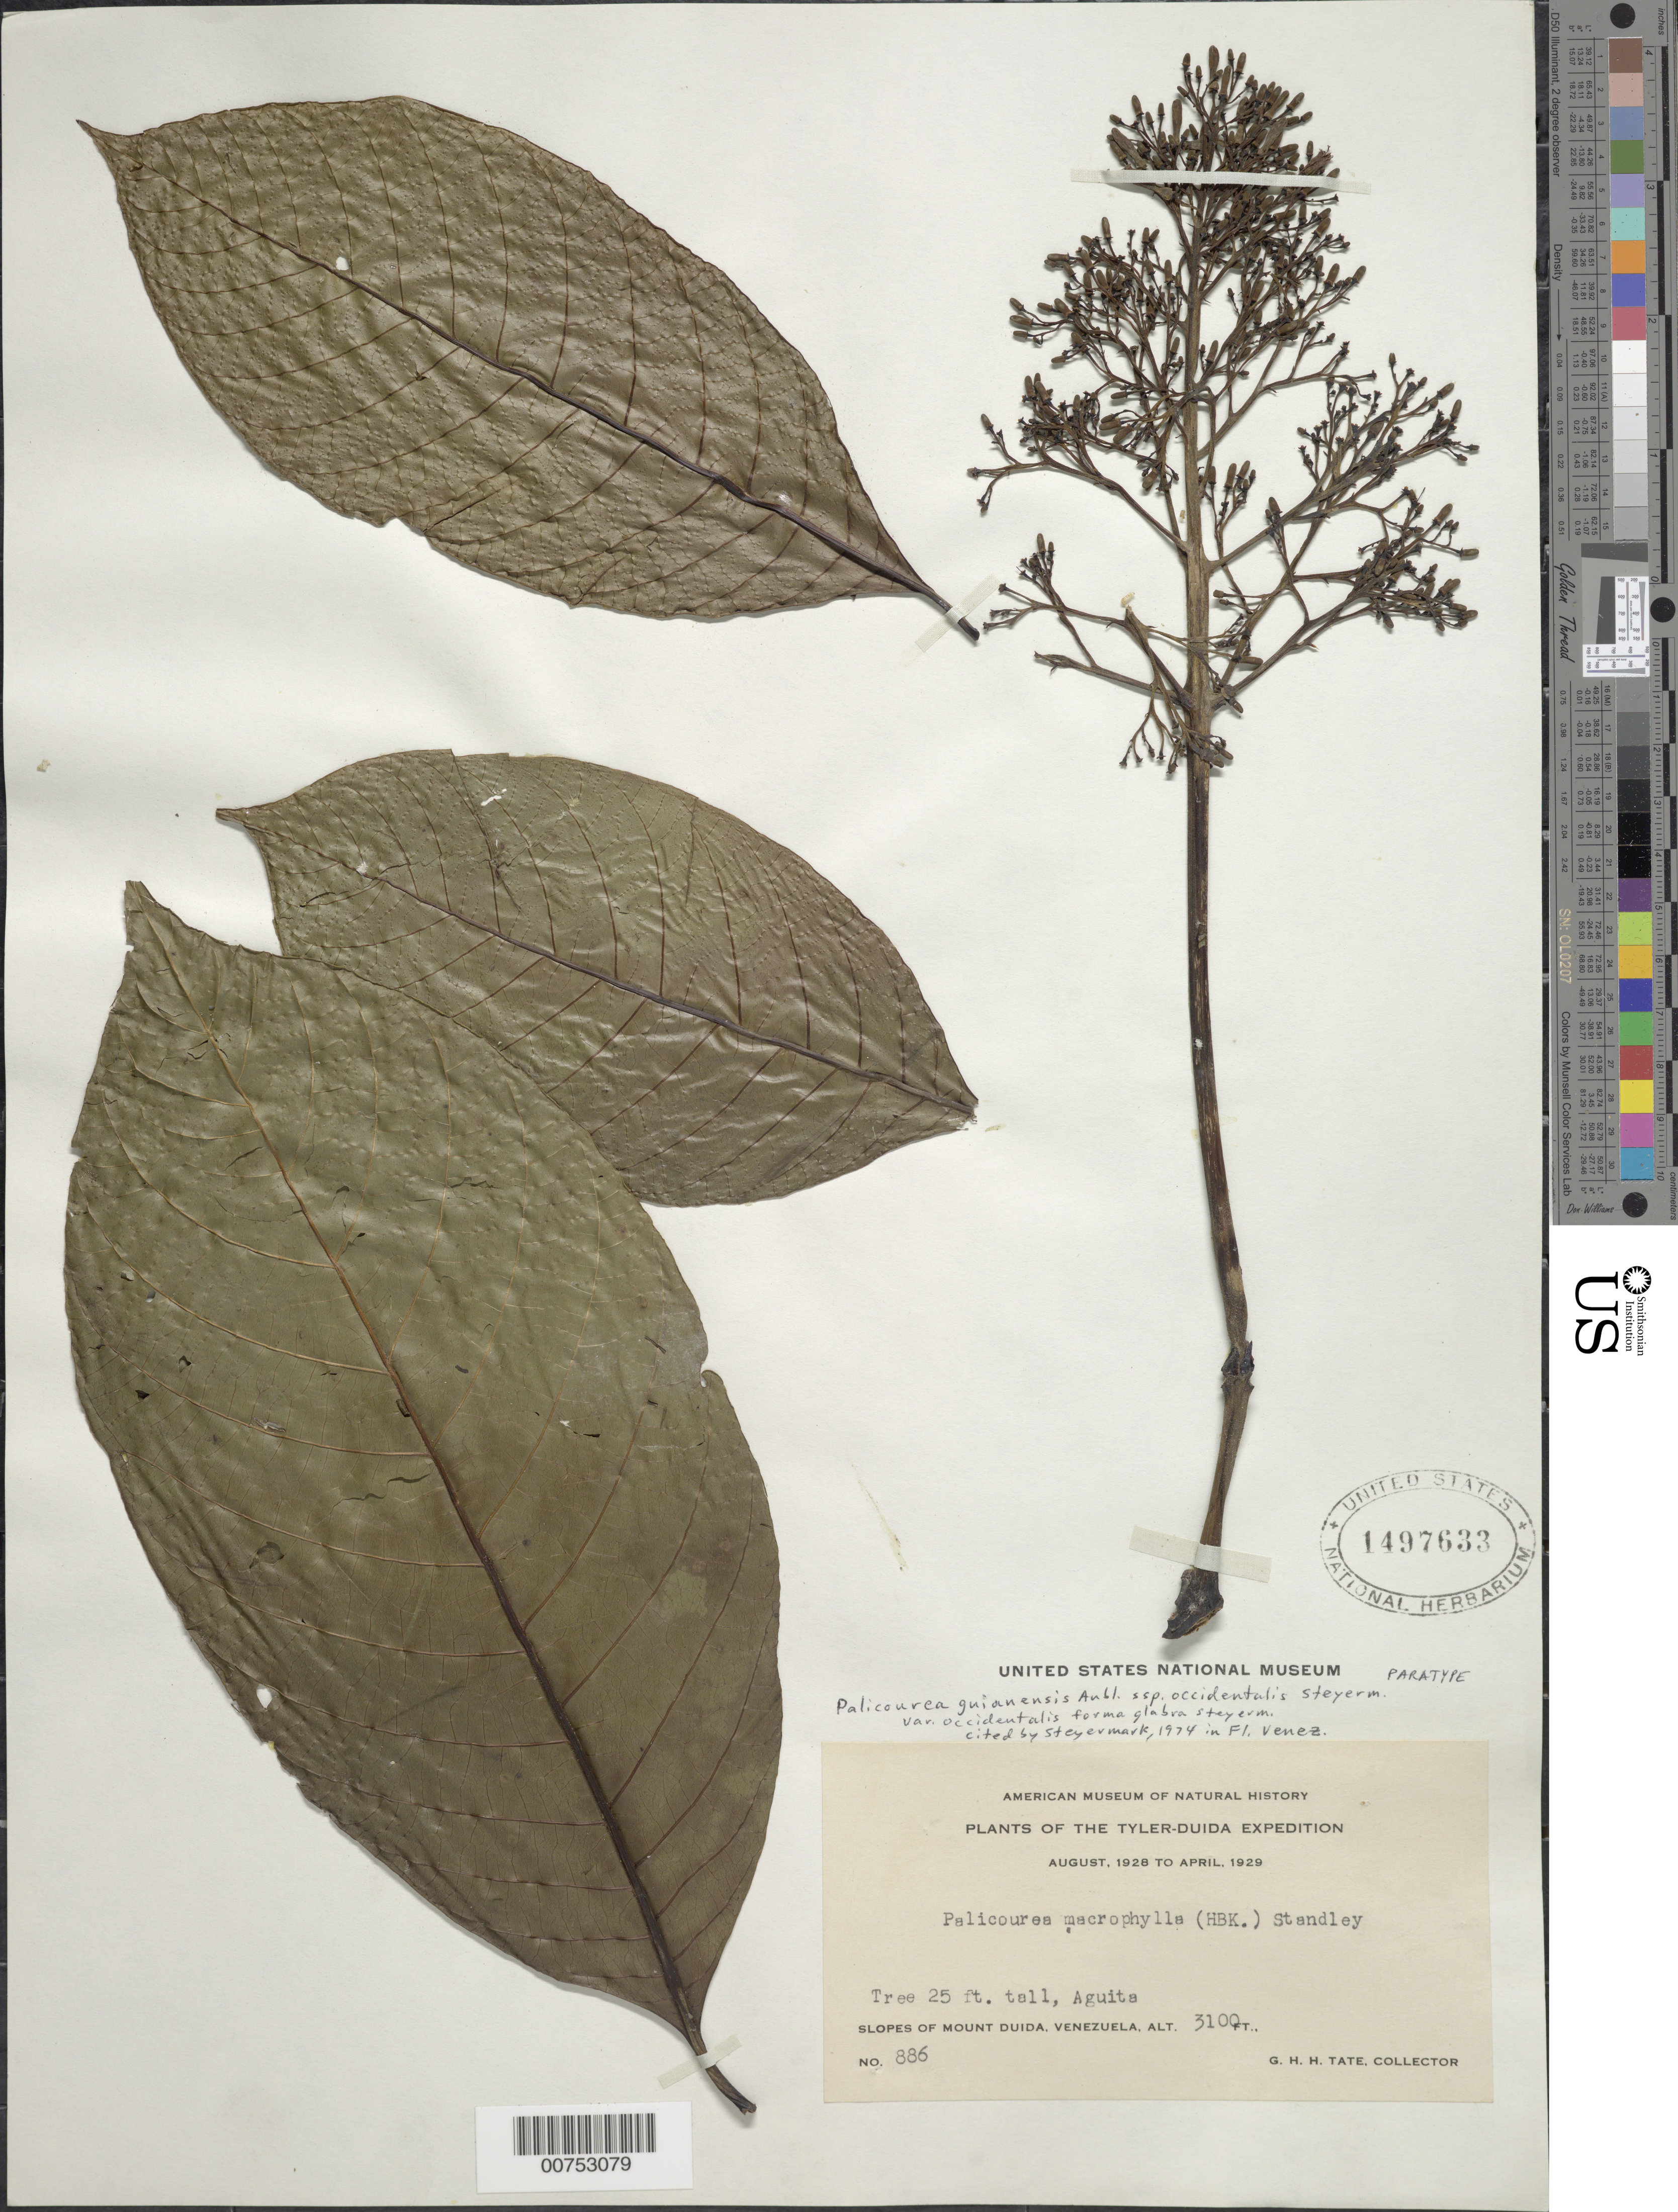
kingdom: Plantae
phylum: Tracheophyta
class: Magnoliopsida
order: Gentianales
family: Rubiaceae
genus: Palicourea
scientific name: Palicourea guianensis subsp. occidentalis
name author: Steyerm.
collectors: G. H. H.Tate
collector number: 886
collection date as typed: Aug-28 to Apr-29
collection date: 1928-08/1929-04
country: Venezuela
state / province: Amazonas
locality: Aquita, slopes of Mt. Duida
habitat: Slopes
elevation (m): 945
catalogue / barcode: US 1497633